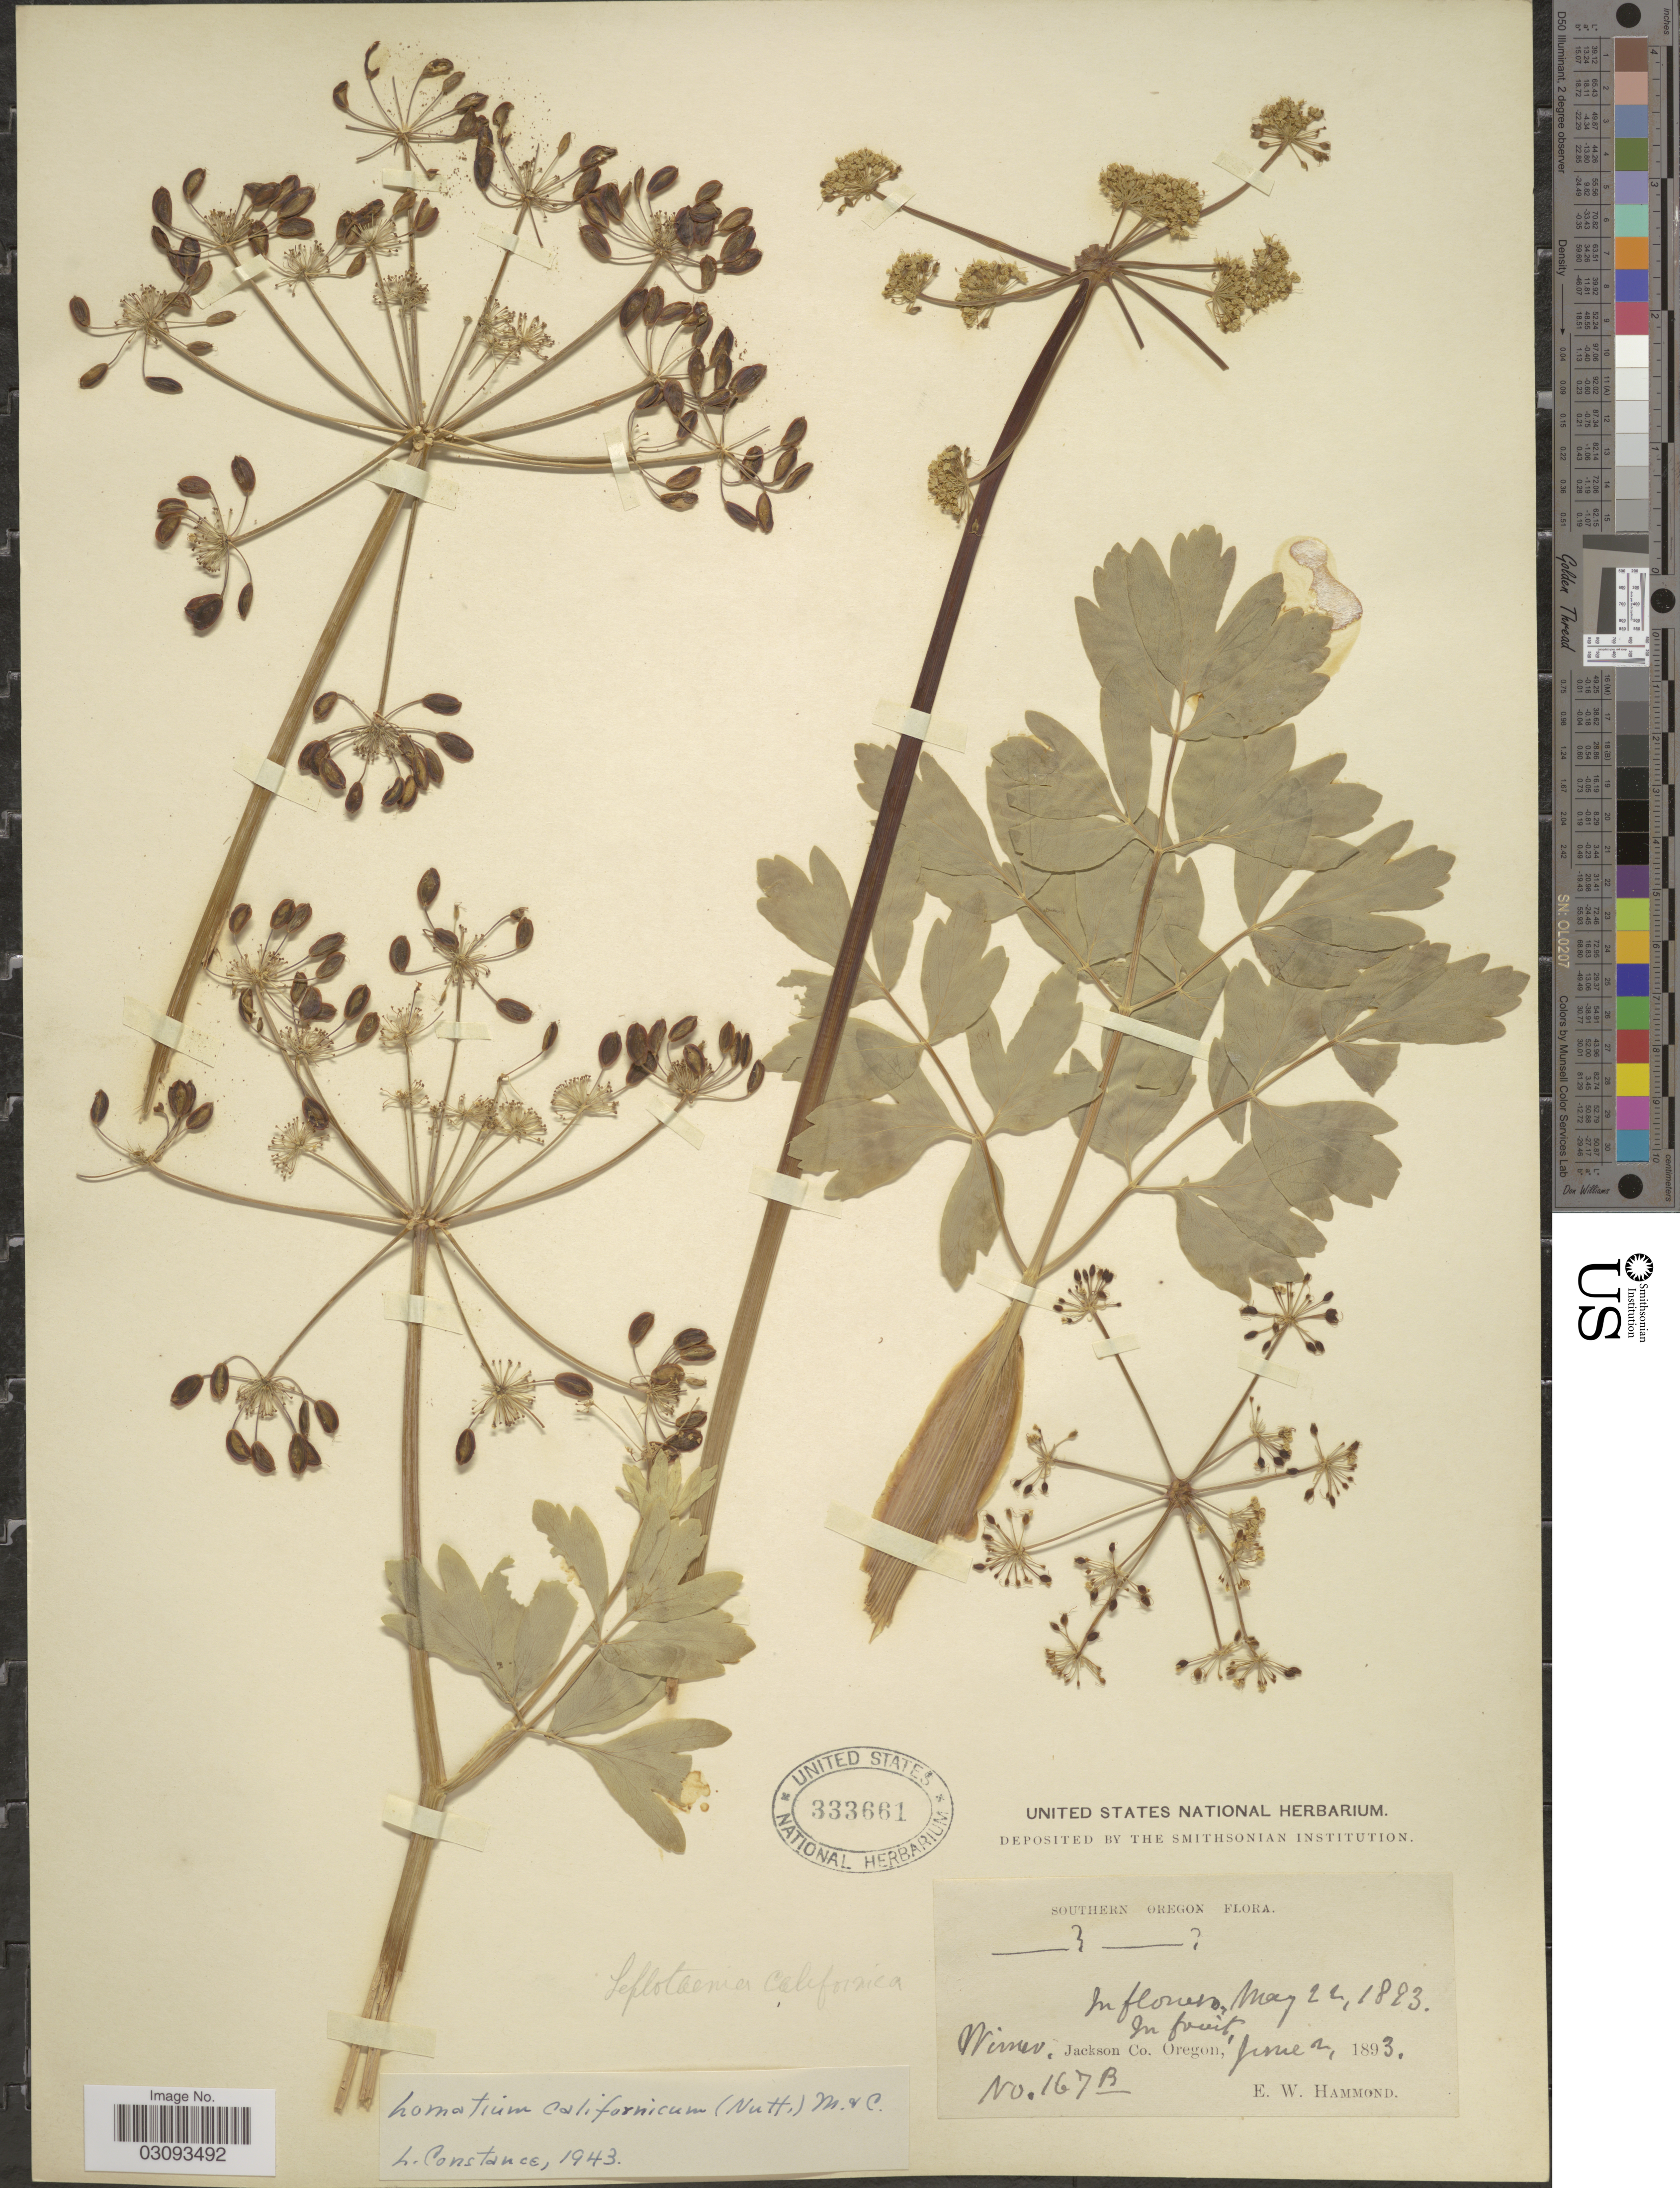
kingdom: Plantae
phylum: Tracheophyta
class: Magnoliopsida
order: Apiales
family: Apiaceae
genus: Lomatium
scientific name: Lomatium californicum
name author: (Nutt.) Mathias & Constance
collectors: E. Hammond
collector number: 167B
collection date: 1893-05-22/1893-06-02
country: United States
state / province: Oregon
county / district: Jackson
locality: Southern Oregon. Wimer, Jackson Co.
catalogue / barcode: US 333661